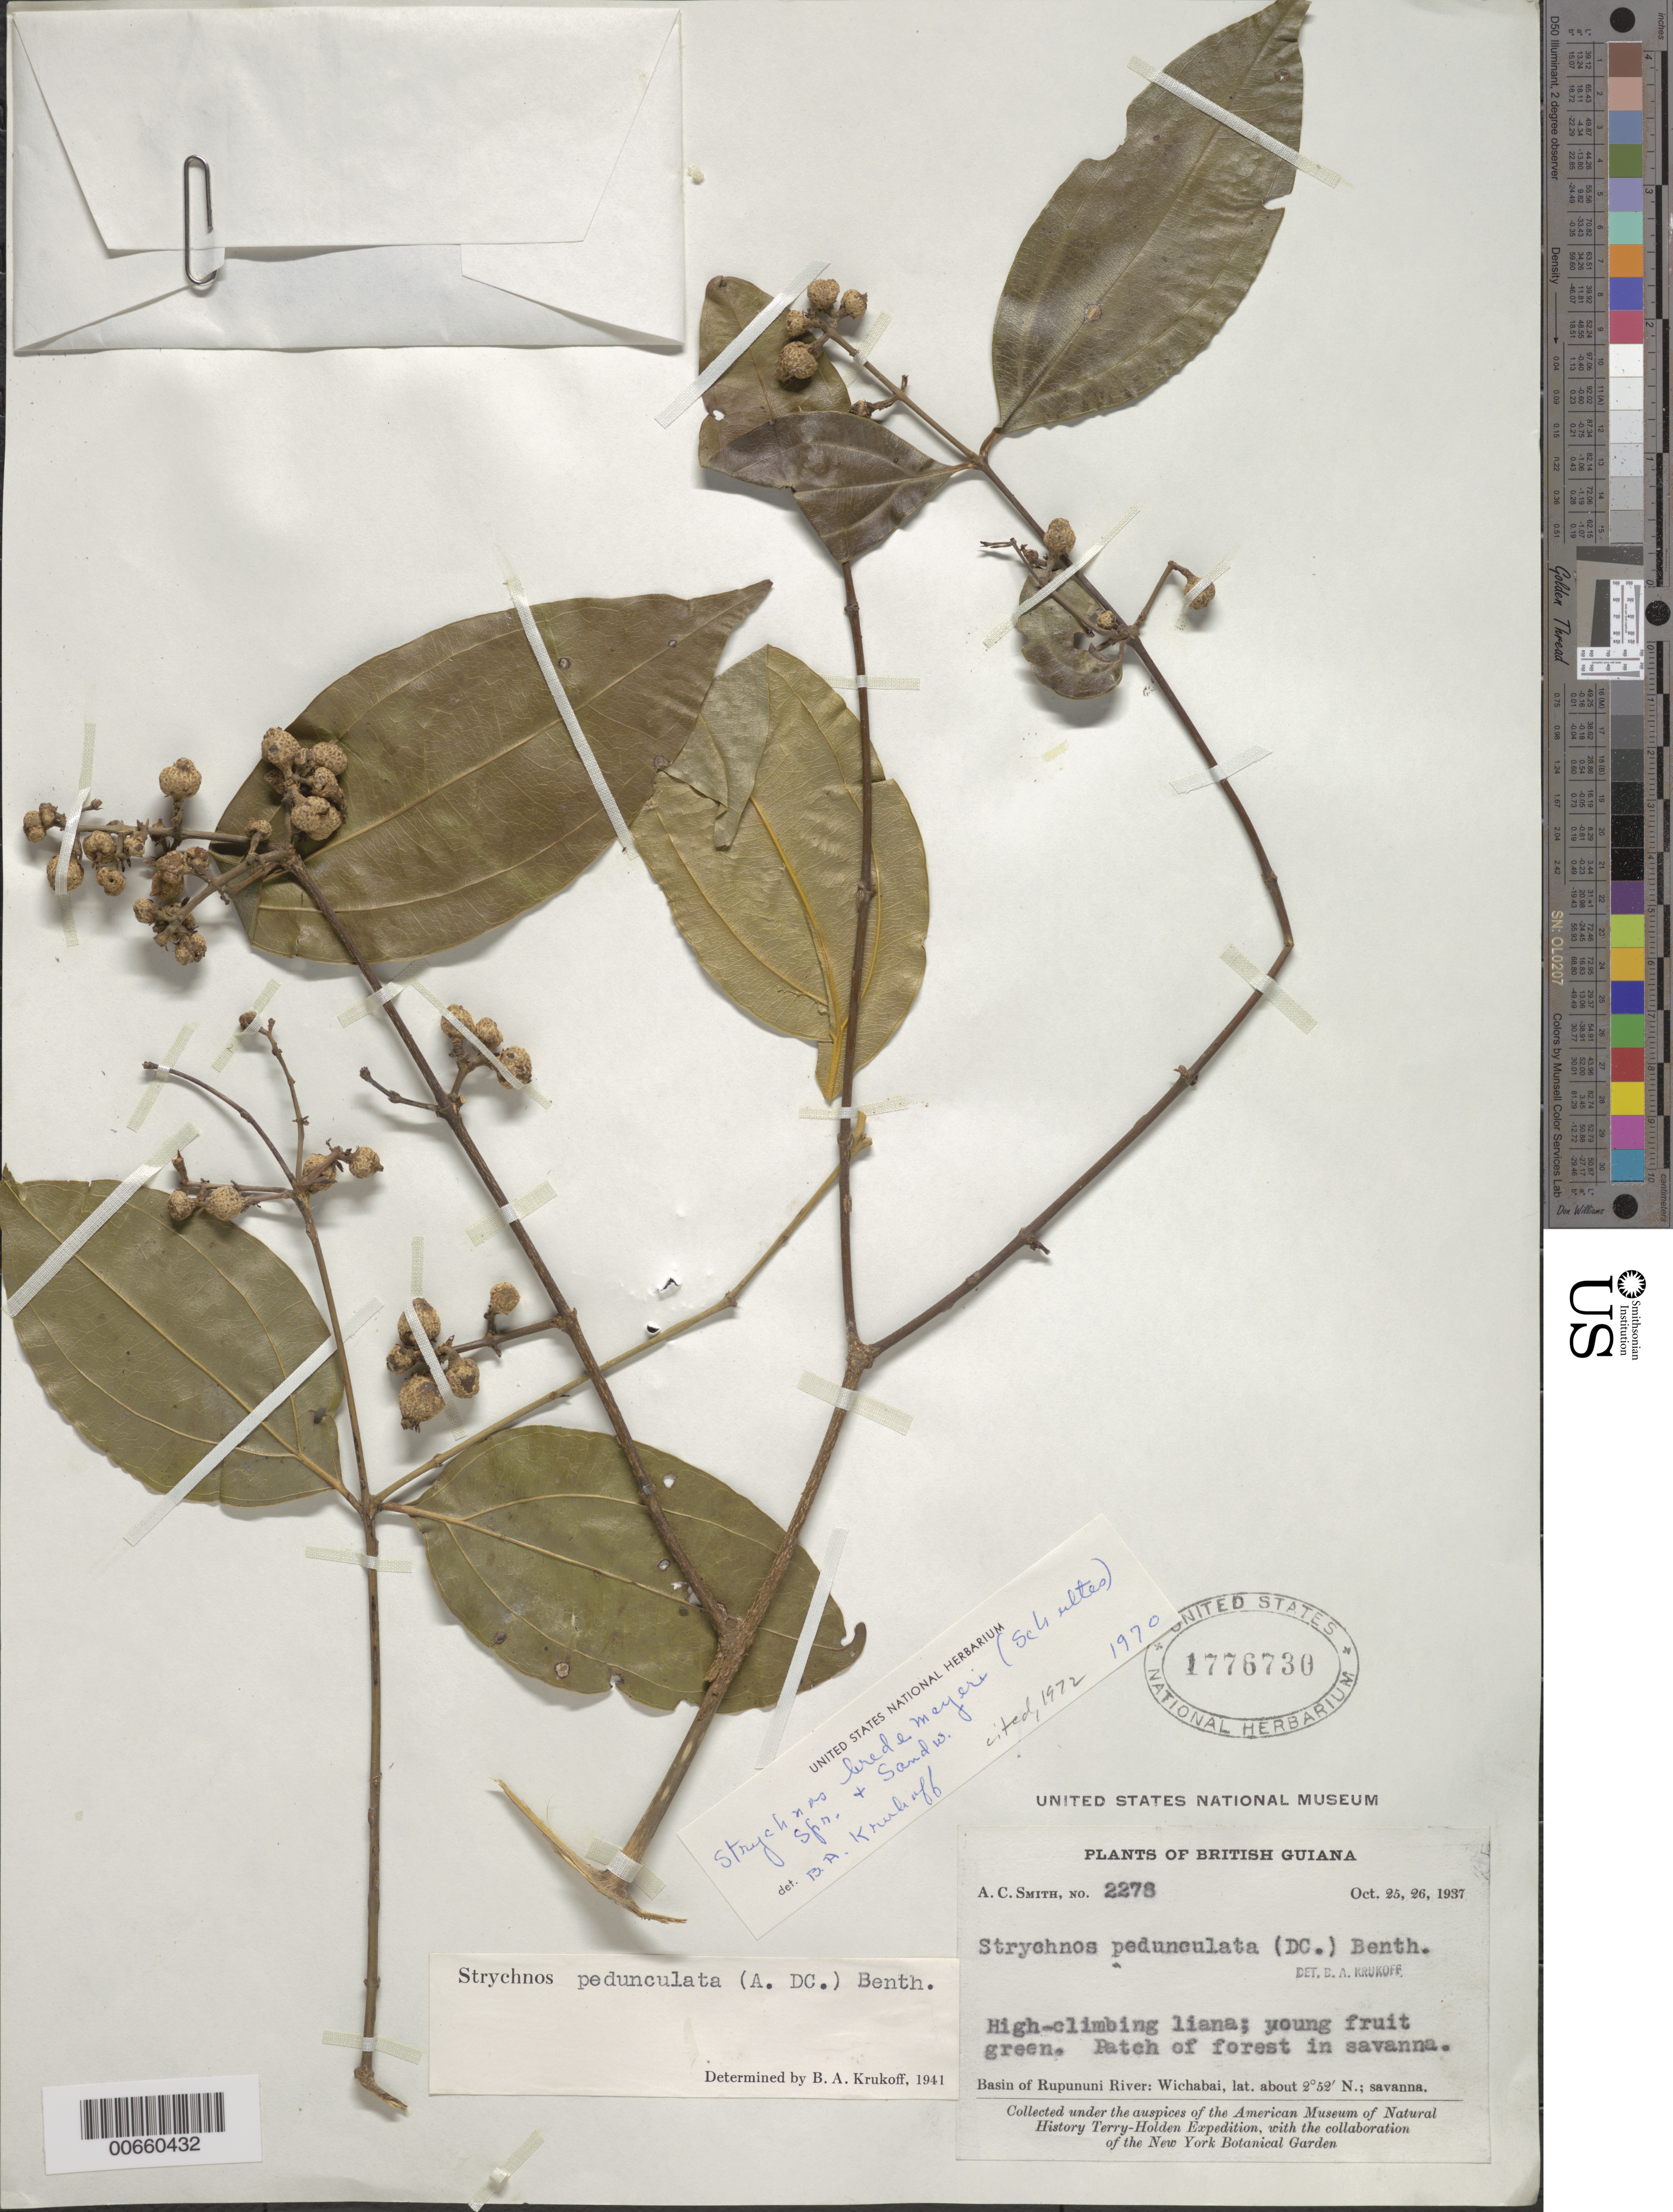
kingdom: Plantae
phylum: Tracheophyta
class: Magnoliopsida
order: Gentianales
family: Loganiaceae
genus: Strychnos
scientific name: Strychnos bredemeyeri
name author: (Schult.) Sprague & Sandwith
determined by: Krukoff, B. A.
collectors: A. C. Smith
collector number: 2278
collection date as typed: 25-Oct-37 to 26-Oct-37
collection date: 1937-10-25/1937-10-26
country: Guyana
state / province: U. Takutu-U. Essequibo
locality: Wichabai, Rupununi River basin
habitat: Patch of forest in savanna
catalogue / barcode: US 1776730